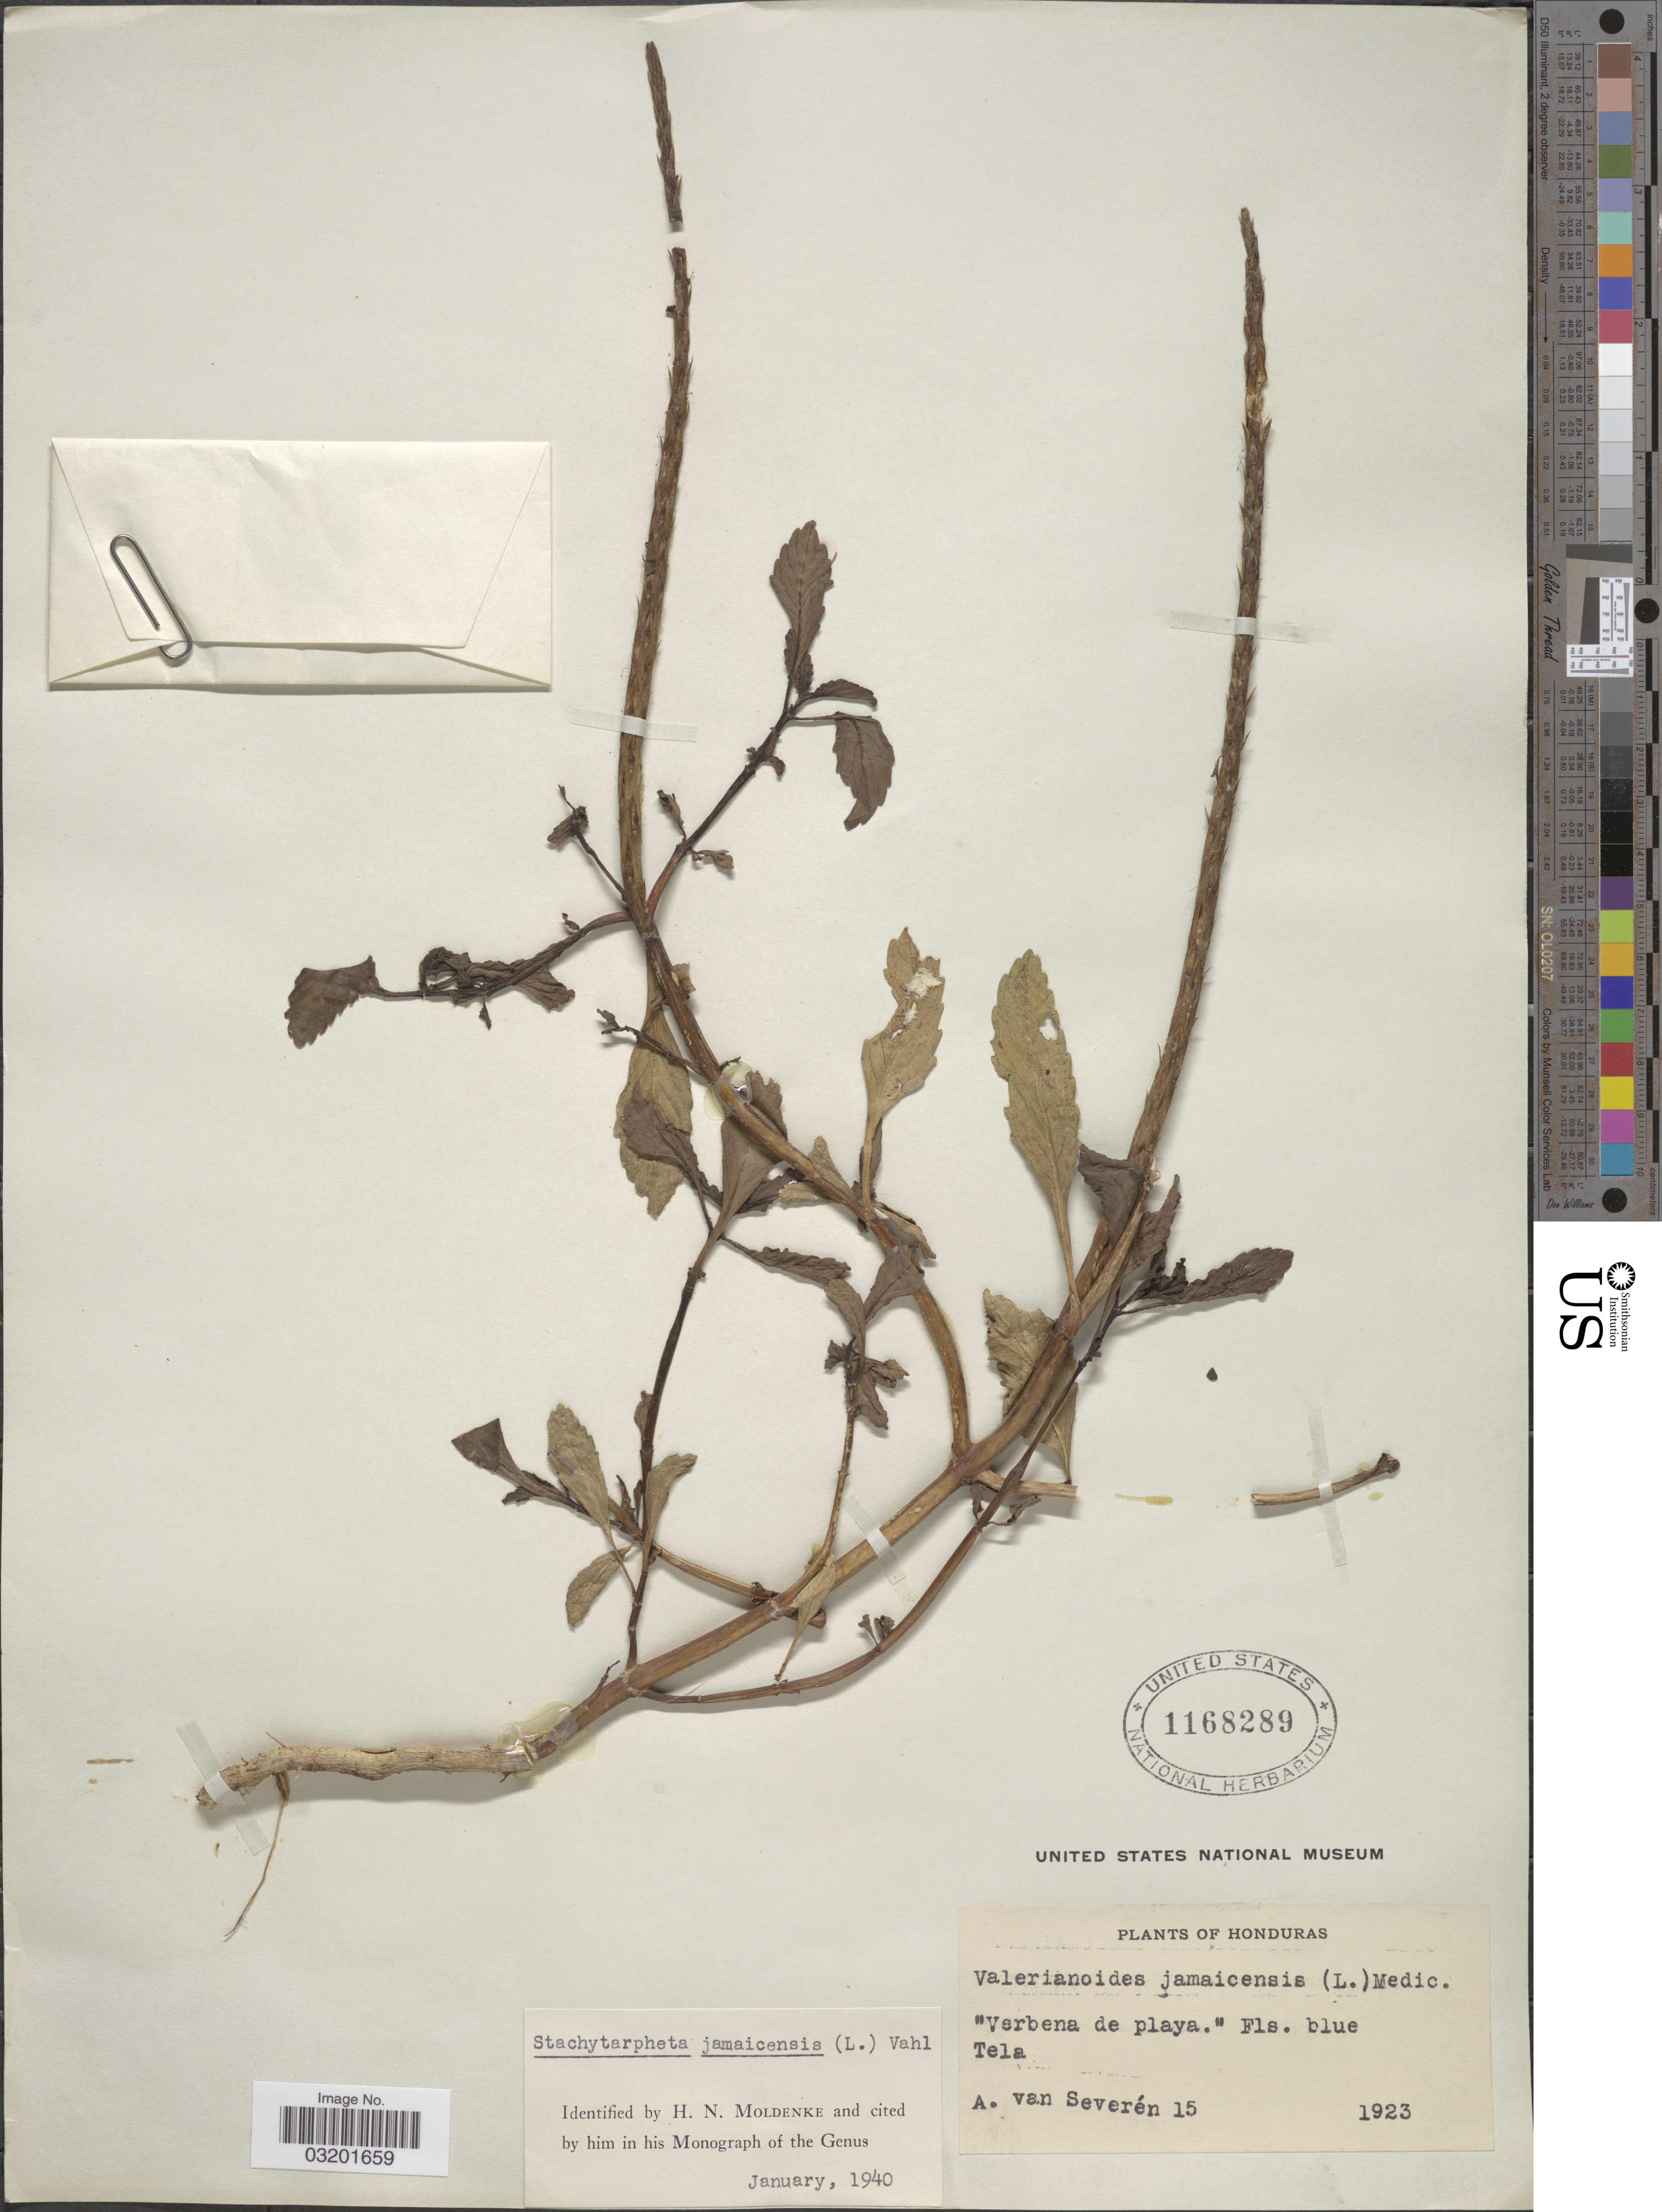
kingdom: Plantae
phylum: Tracheophyta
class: Magnoliopsida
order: Lamiales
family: Verbenaceae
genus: Stachytarpheta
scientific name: Stachytarpheta jamaicensis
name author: (L.) Vahl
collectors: A. Van Severen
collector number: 15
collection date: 1923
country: Honduras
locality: Tela.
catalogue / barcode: US 1168289